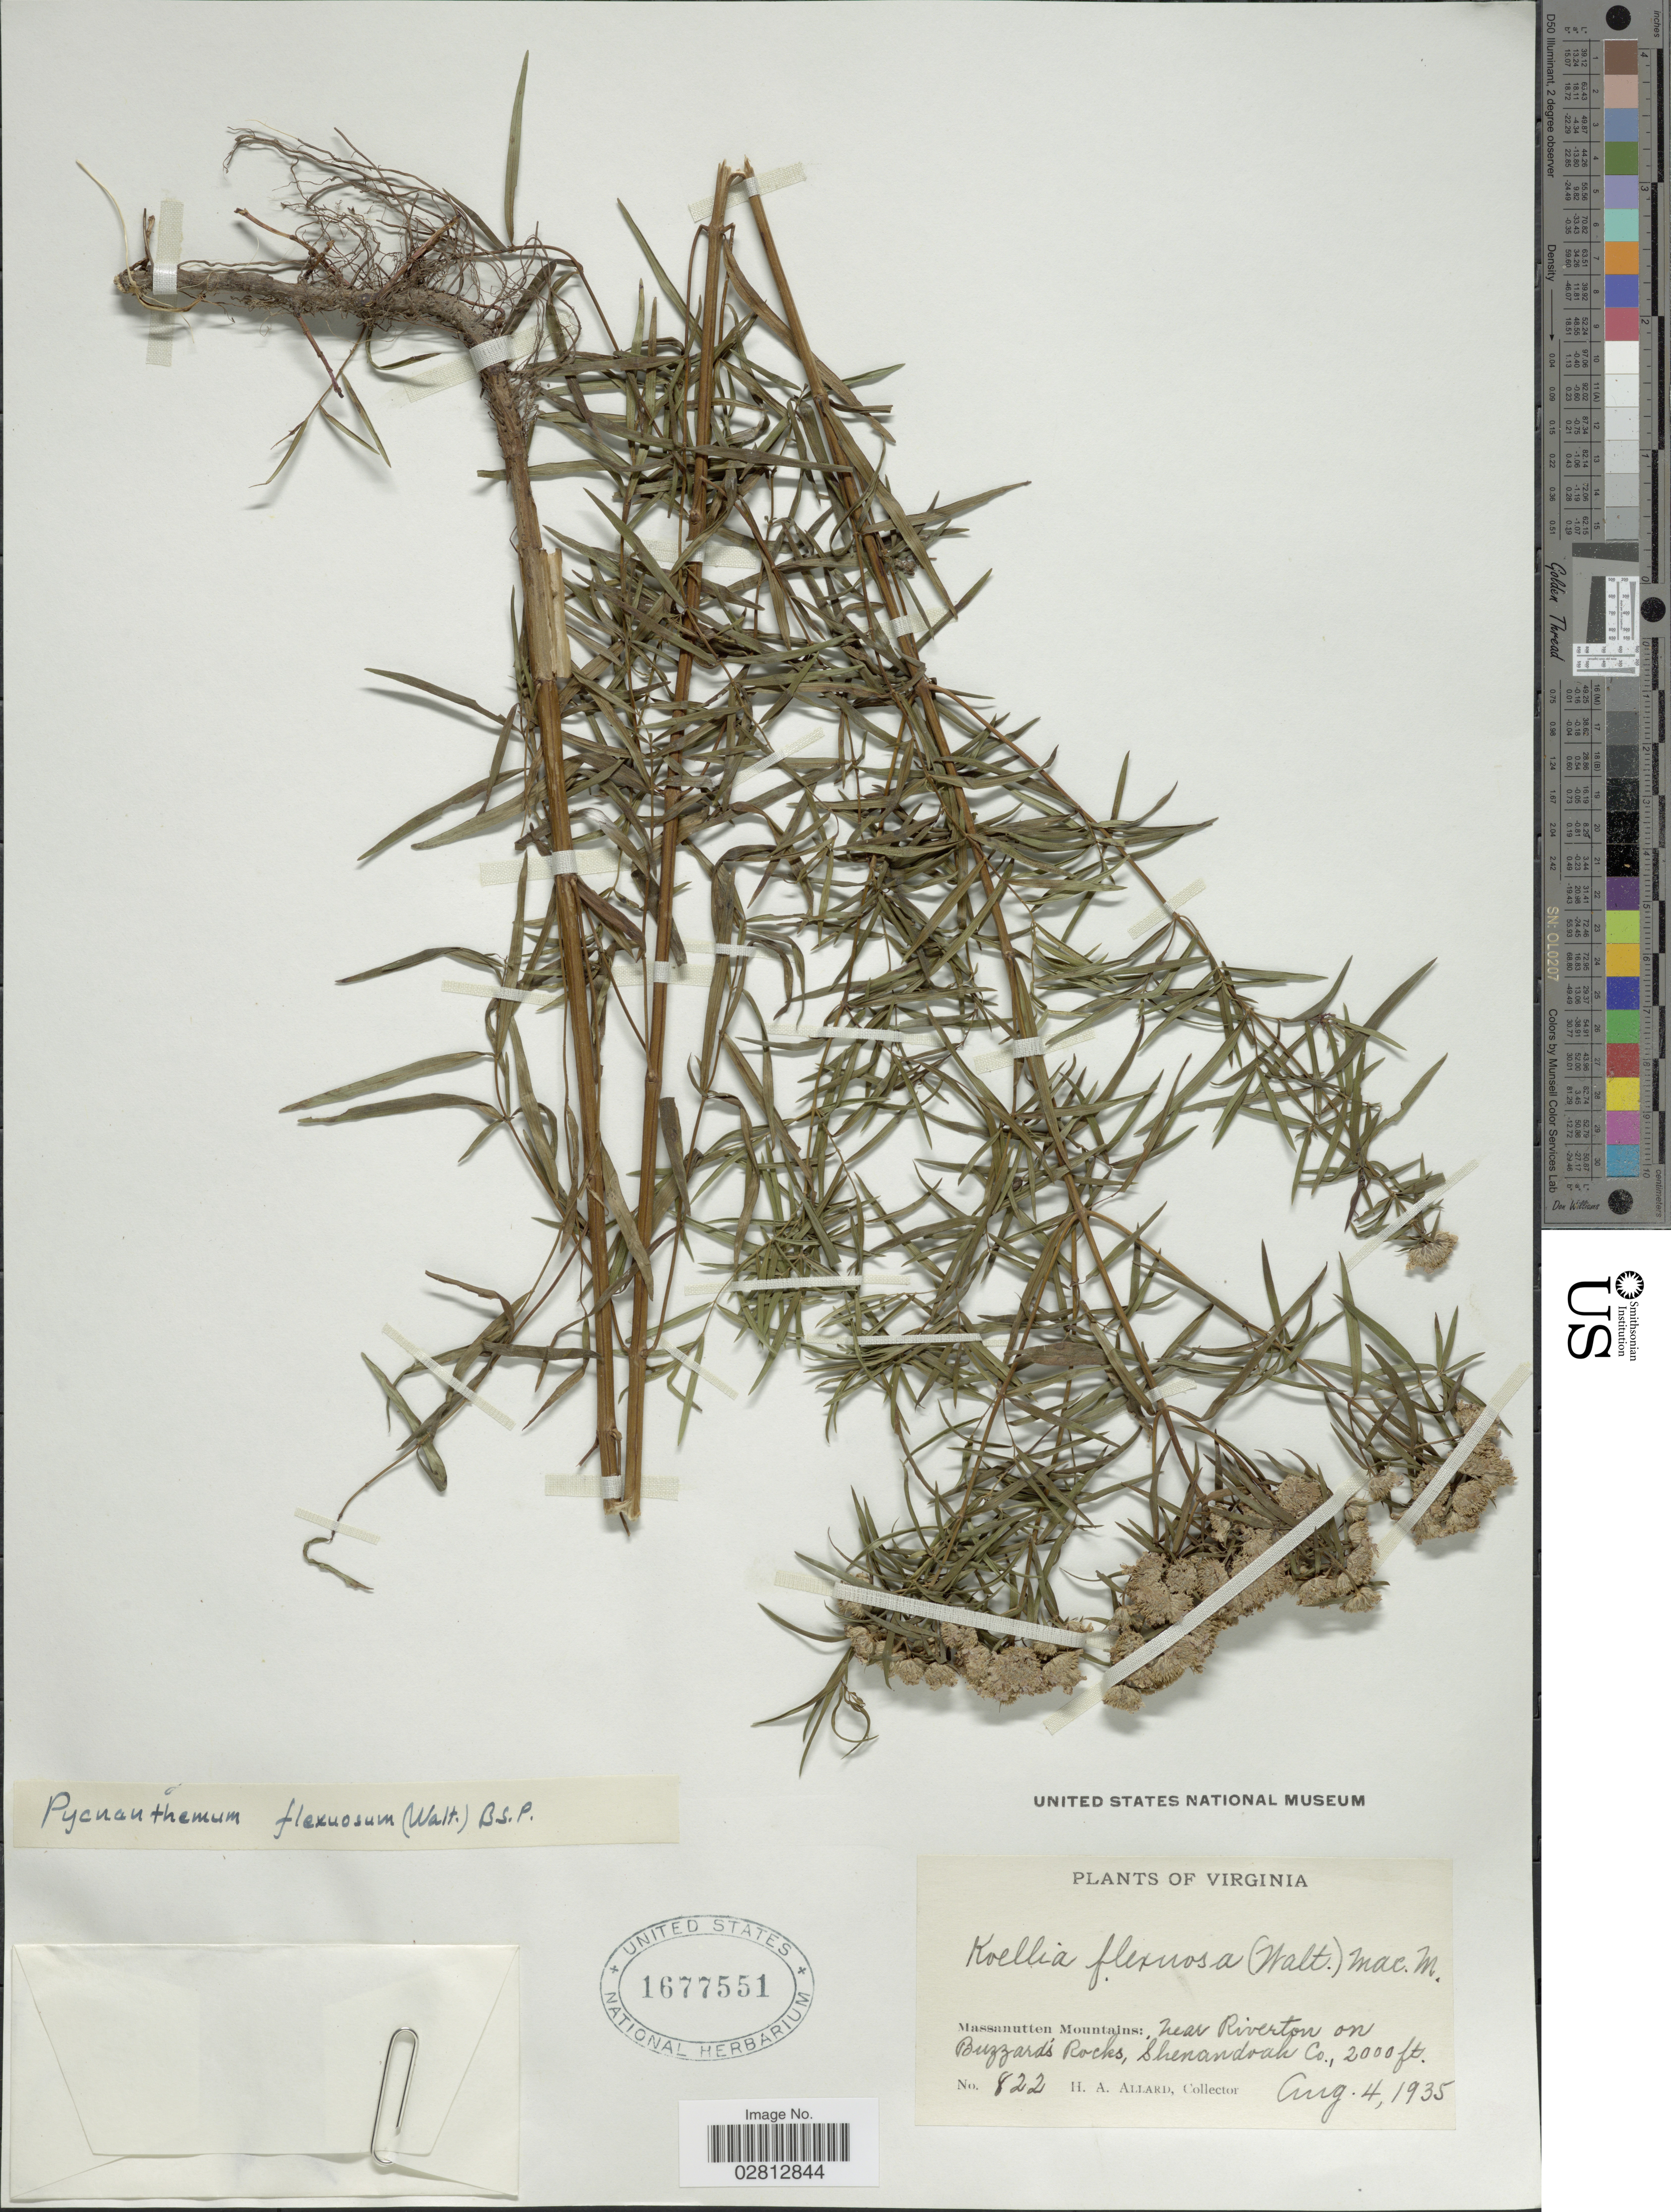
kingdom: Plantae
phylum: Tracheophyta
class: Magnoliopsida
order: Lamiales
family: Lamiaceae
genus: Pycnanthemum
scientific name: Pycnanthemum tenuifolium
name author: Schrad.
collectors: H. A. Allard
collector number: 822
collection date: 1935-08-04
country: United States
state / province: Virginia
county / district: Shenandoah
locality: Massanutten Mountains: near Riverton on Buzzard's Rocks, Shenandoah Co.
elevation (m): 610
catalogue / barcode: US 1677551